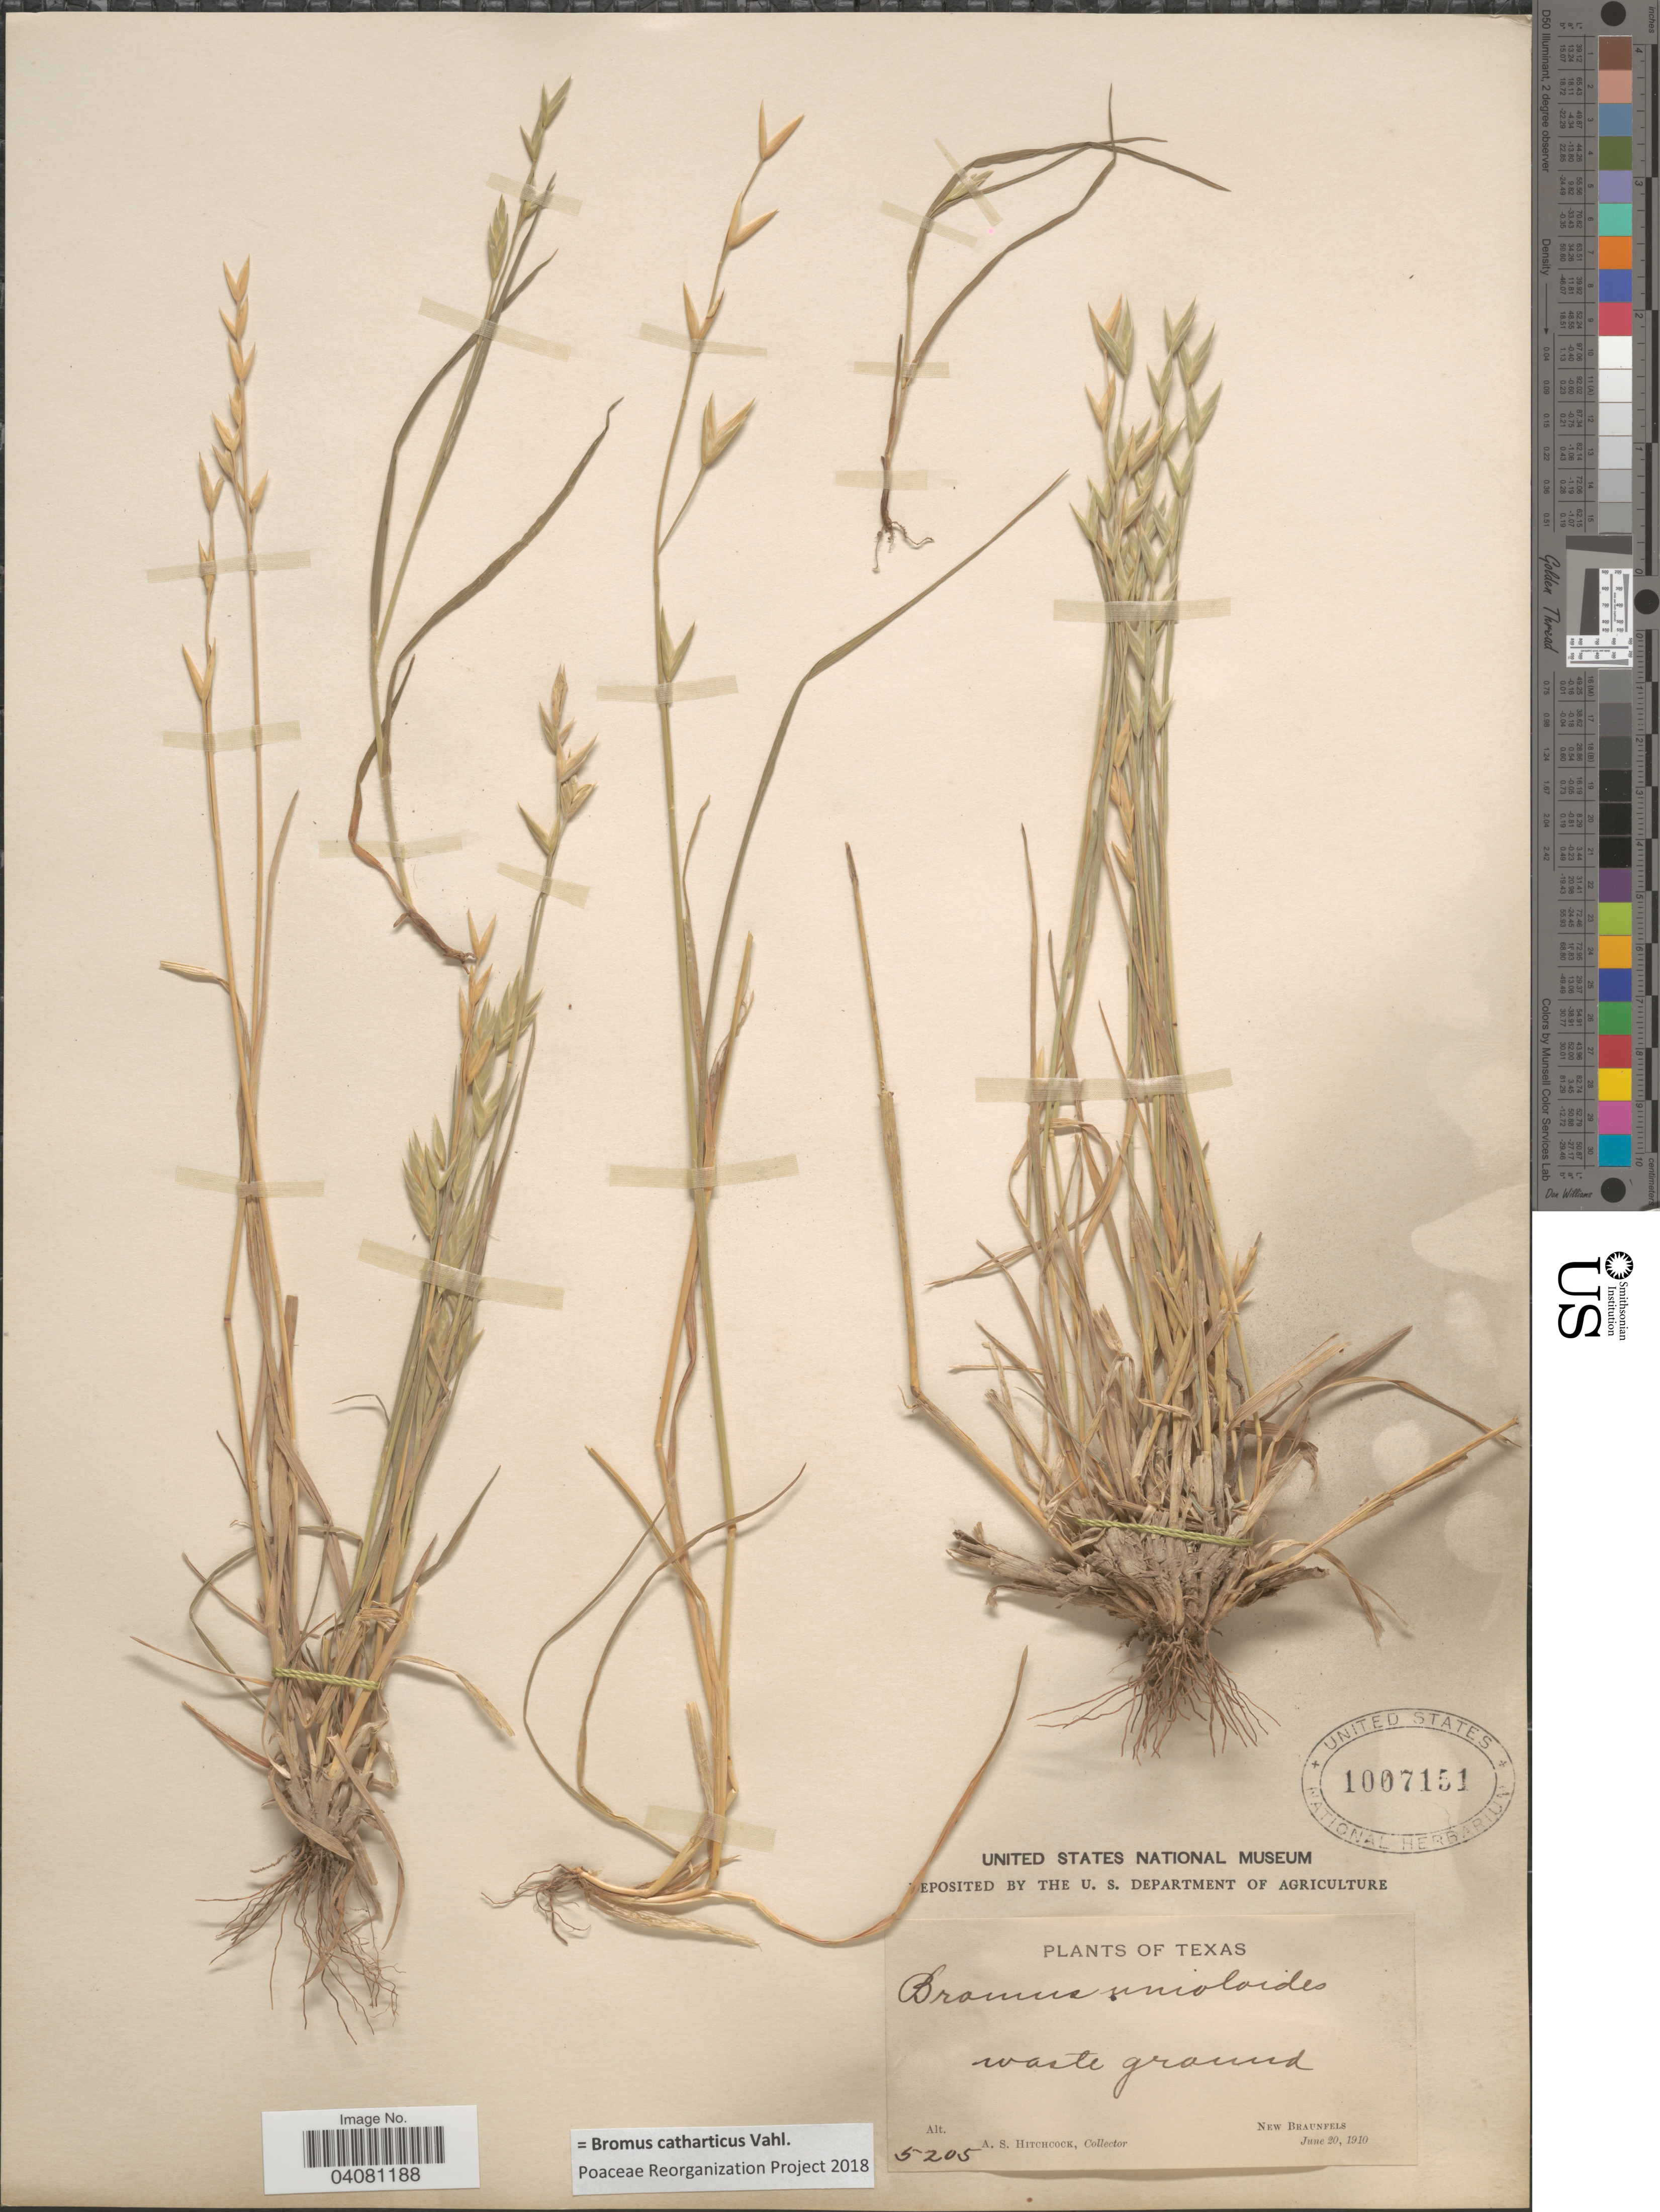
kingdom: Plantae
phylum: Tracheophyta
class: Liliopsida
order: Poales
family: Poaceae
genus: Bromus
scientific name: Bromus catharticus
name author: Vahl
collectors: A. S. Hitchcock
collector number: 5205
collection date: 1910-06-20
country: United States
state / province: Texas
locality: New Braunfels.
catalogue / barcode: US 1007151